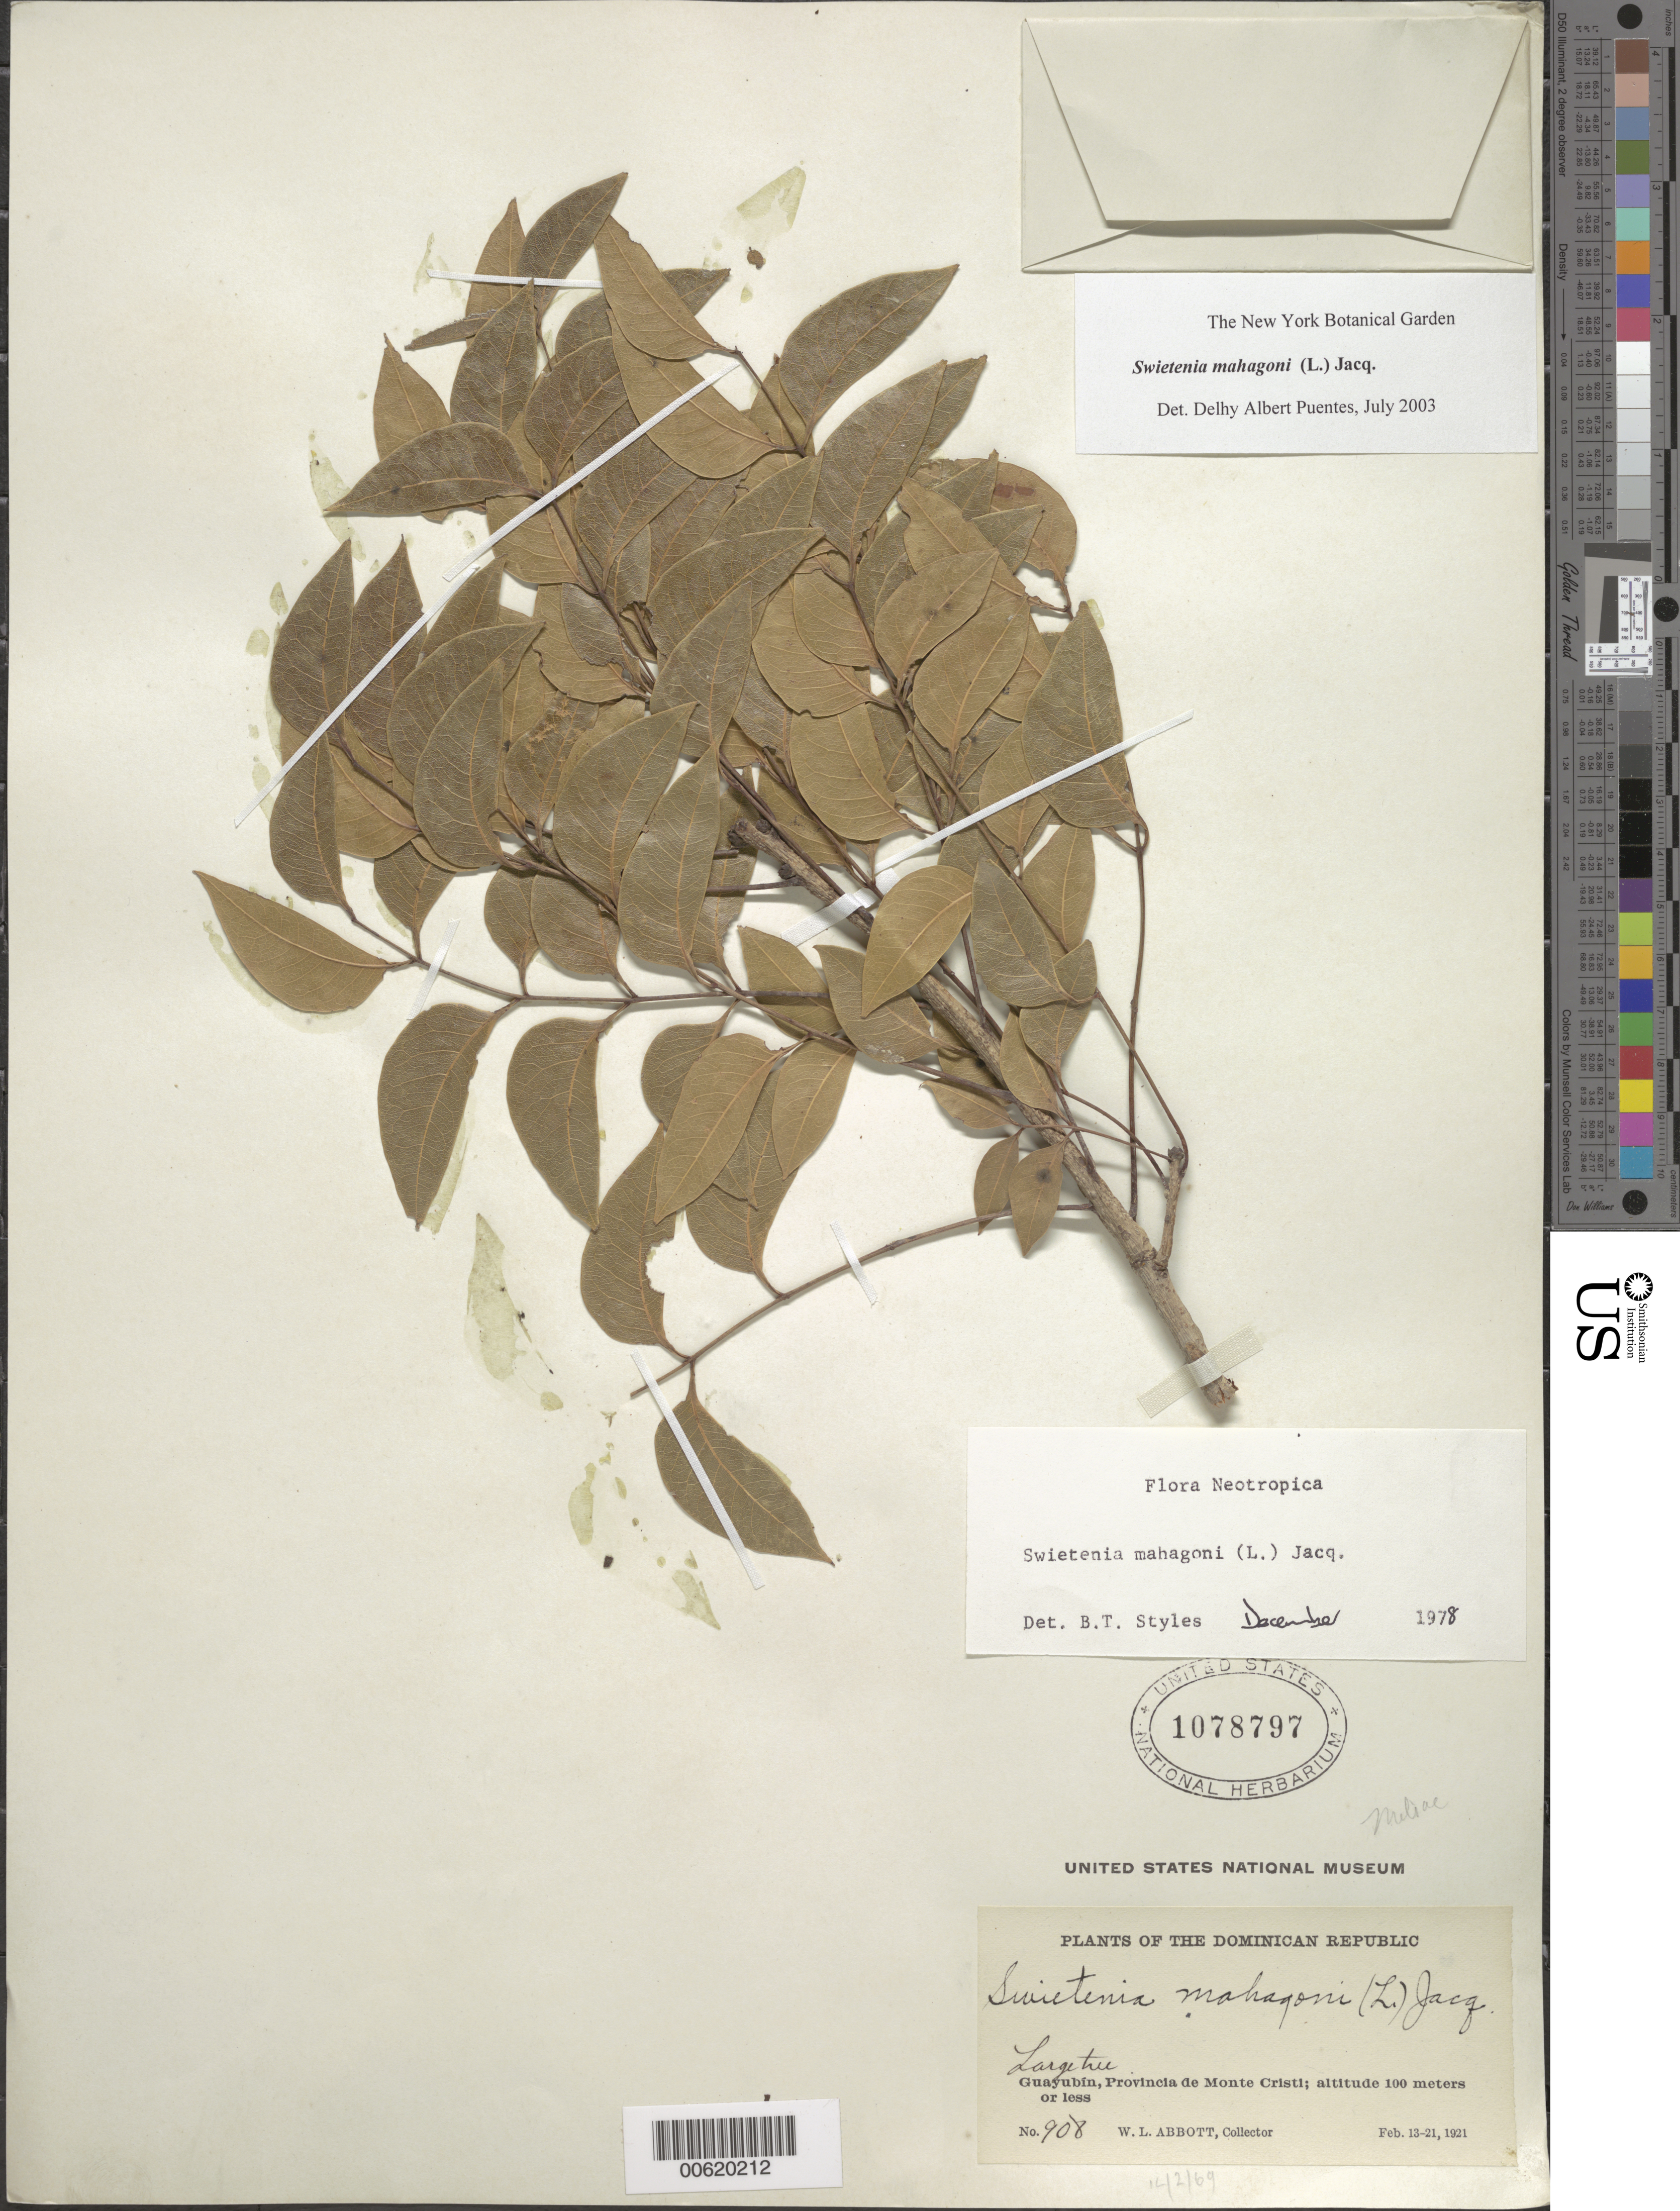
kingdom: Plantae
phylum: Tracheophyta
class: Magnoliopsida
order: Sapindales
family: Meliaceae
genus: Swietenia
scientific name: Swietenia mahagoni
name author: (L.) Jacq.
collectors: W. L. Abbott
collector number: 908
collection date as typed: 13 Feb 1921 to 21 Feb 1921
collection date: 1921-02-13/1921-02-21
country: Dominican Republic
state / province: Monte Cristi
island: Hispaniola Island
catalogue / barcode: US 1078797